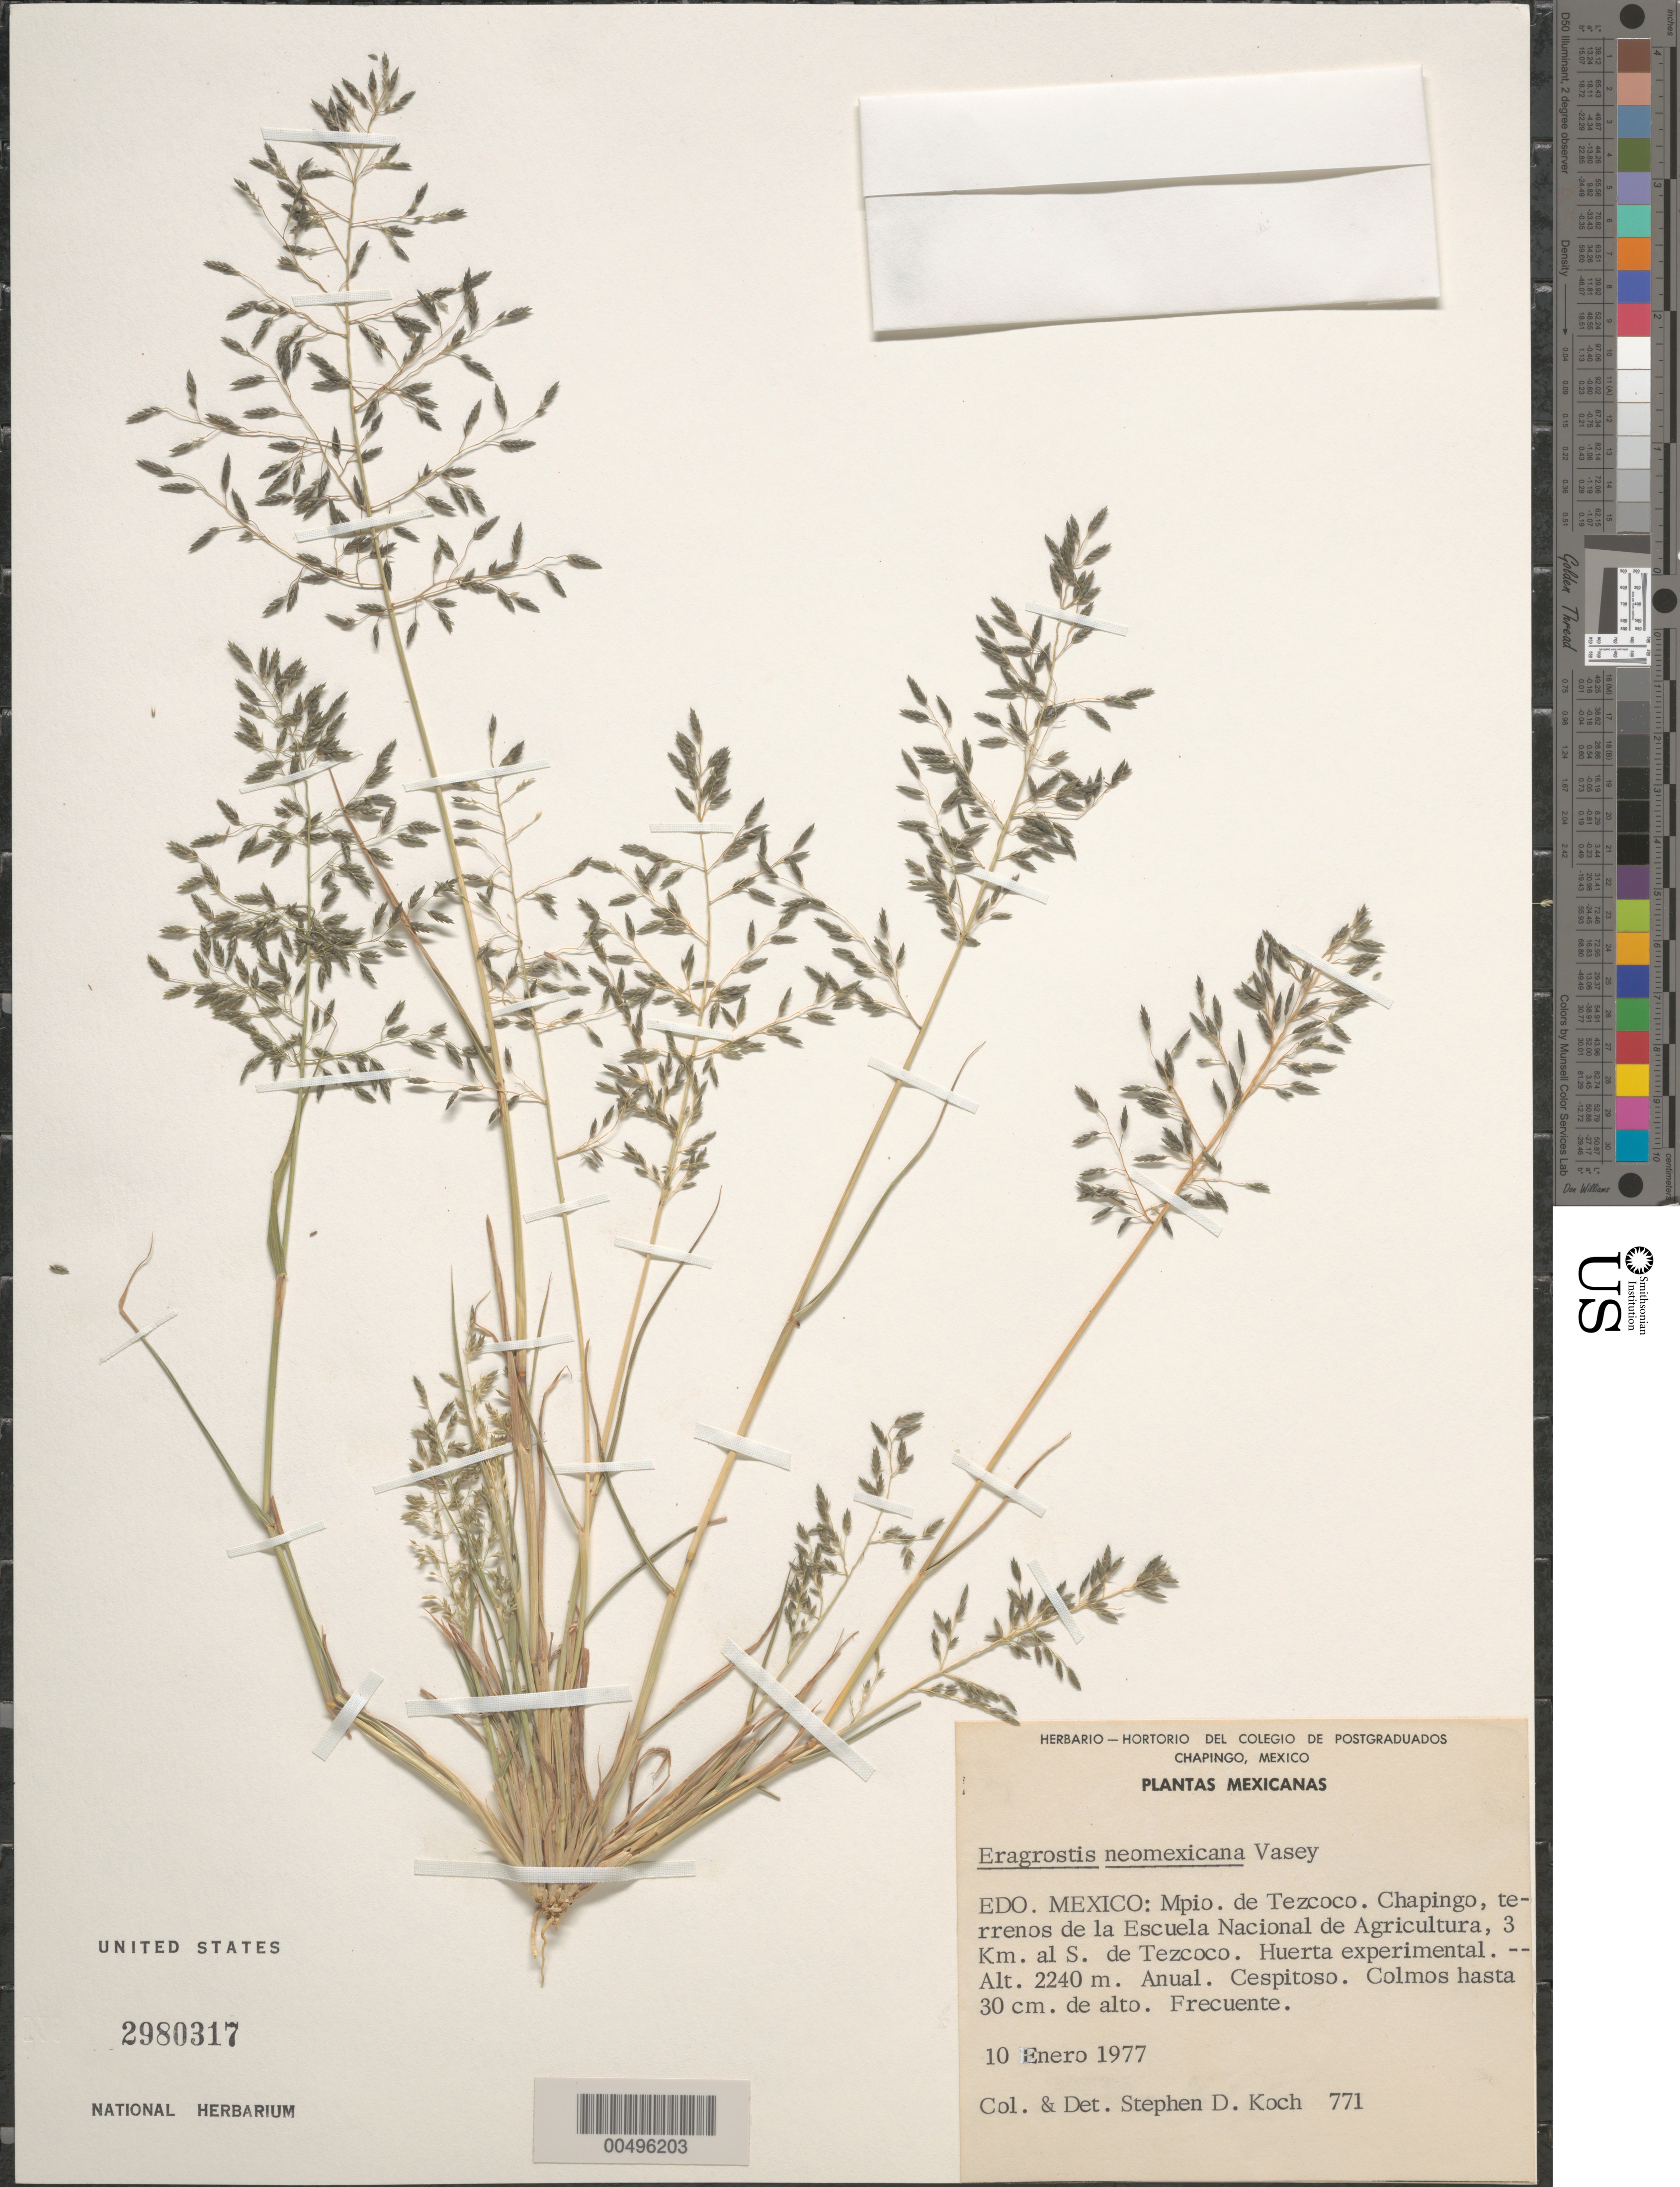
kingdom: Plantae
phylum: Tracheophyta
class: Liliopsida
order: Poales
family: Poaceae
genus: Eragrostis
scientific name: Eragrostis mexicana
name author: (Hornem.) Link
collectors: S. D. Koch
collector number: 771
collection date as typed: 10 Jan 1977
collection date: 1977-01-10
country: Mexico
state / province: México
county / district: Texcoco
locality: Chapingo, terrenos de la Escuela Nacional de Agricultura, 3 km S of Tezcoco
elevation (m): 2240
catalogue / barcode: US 2980317